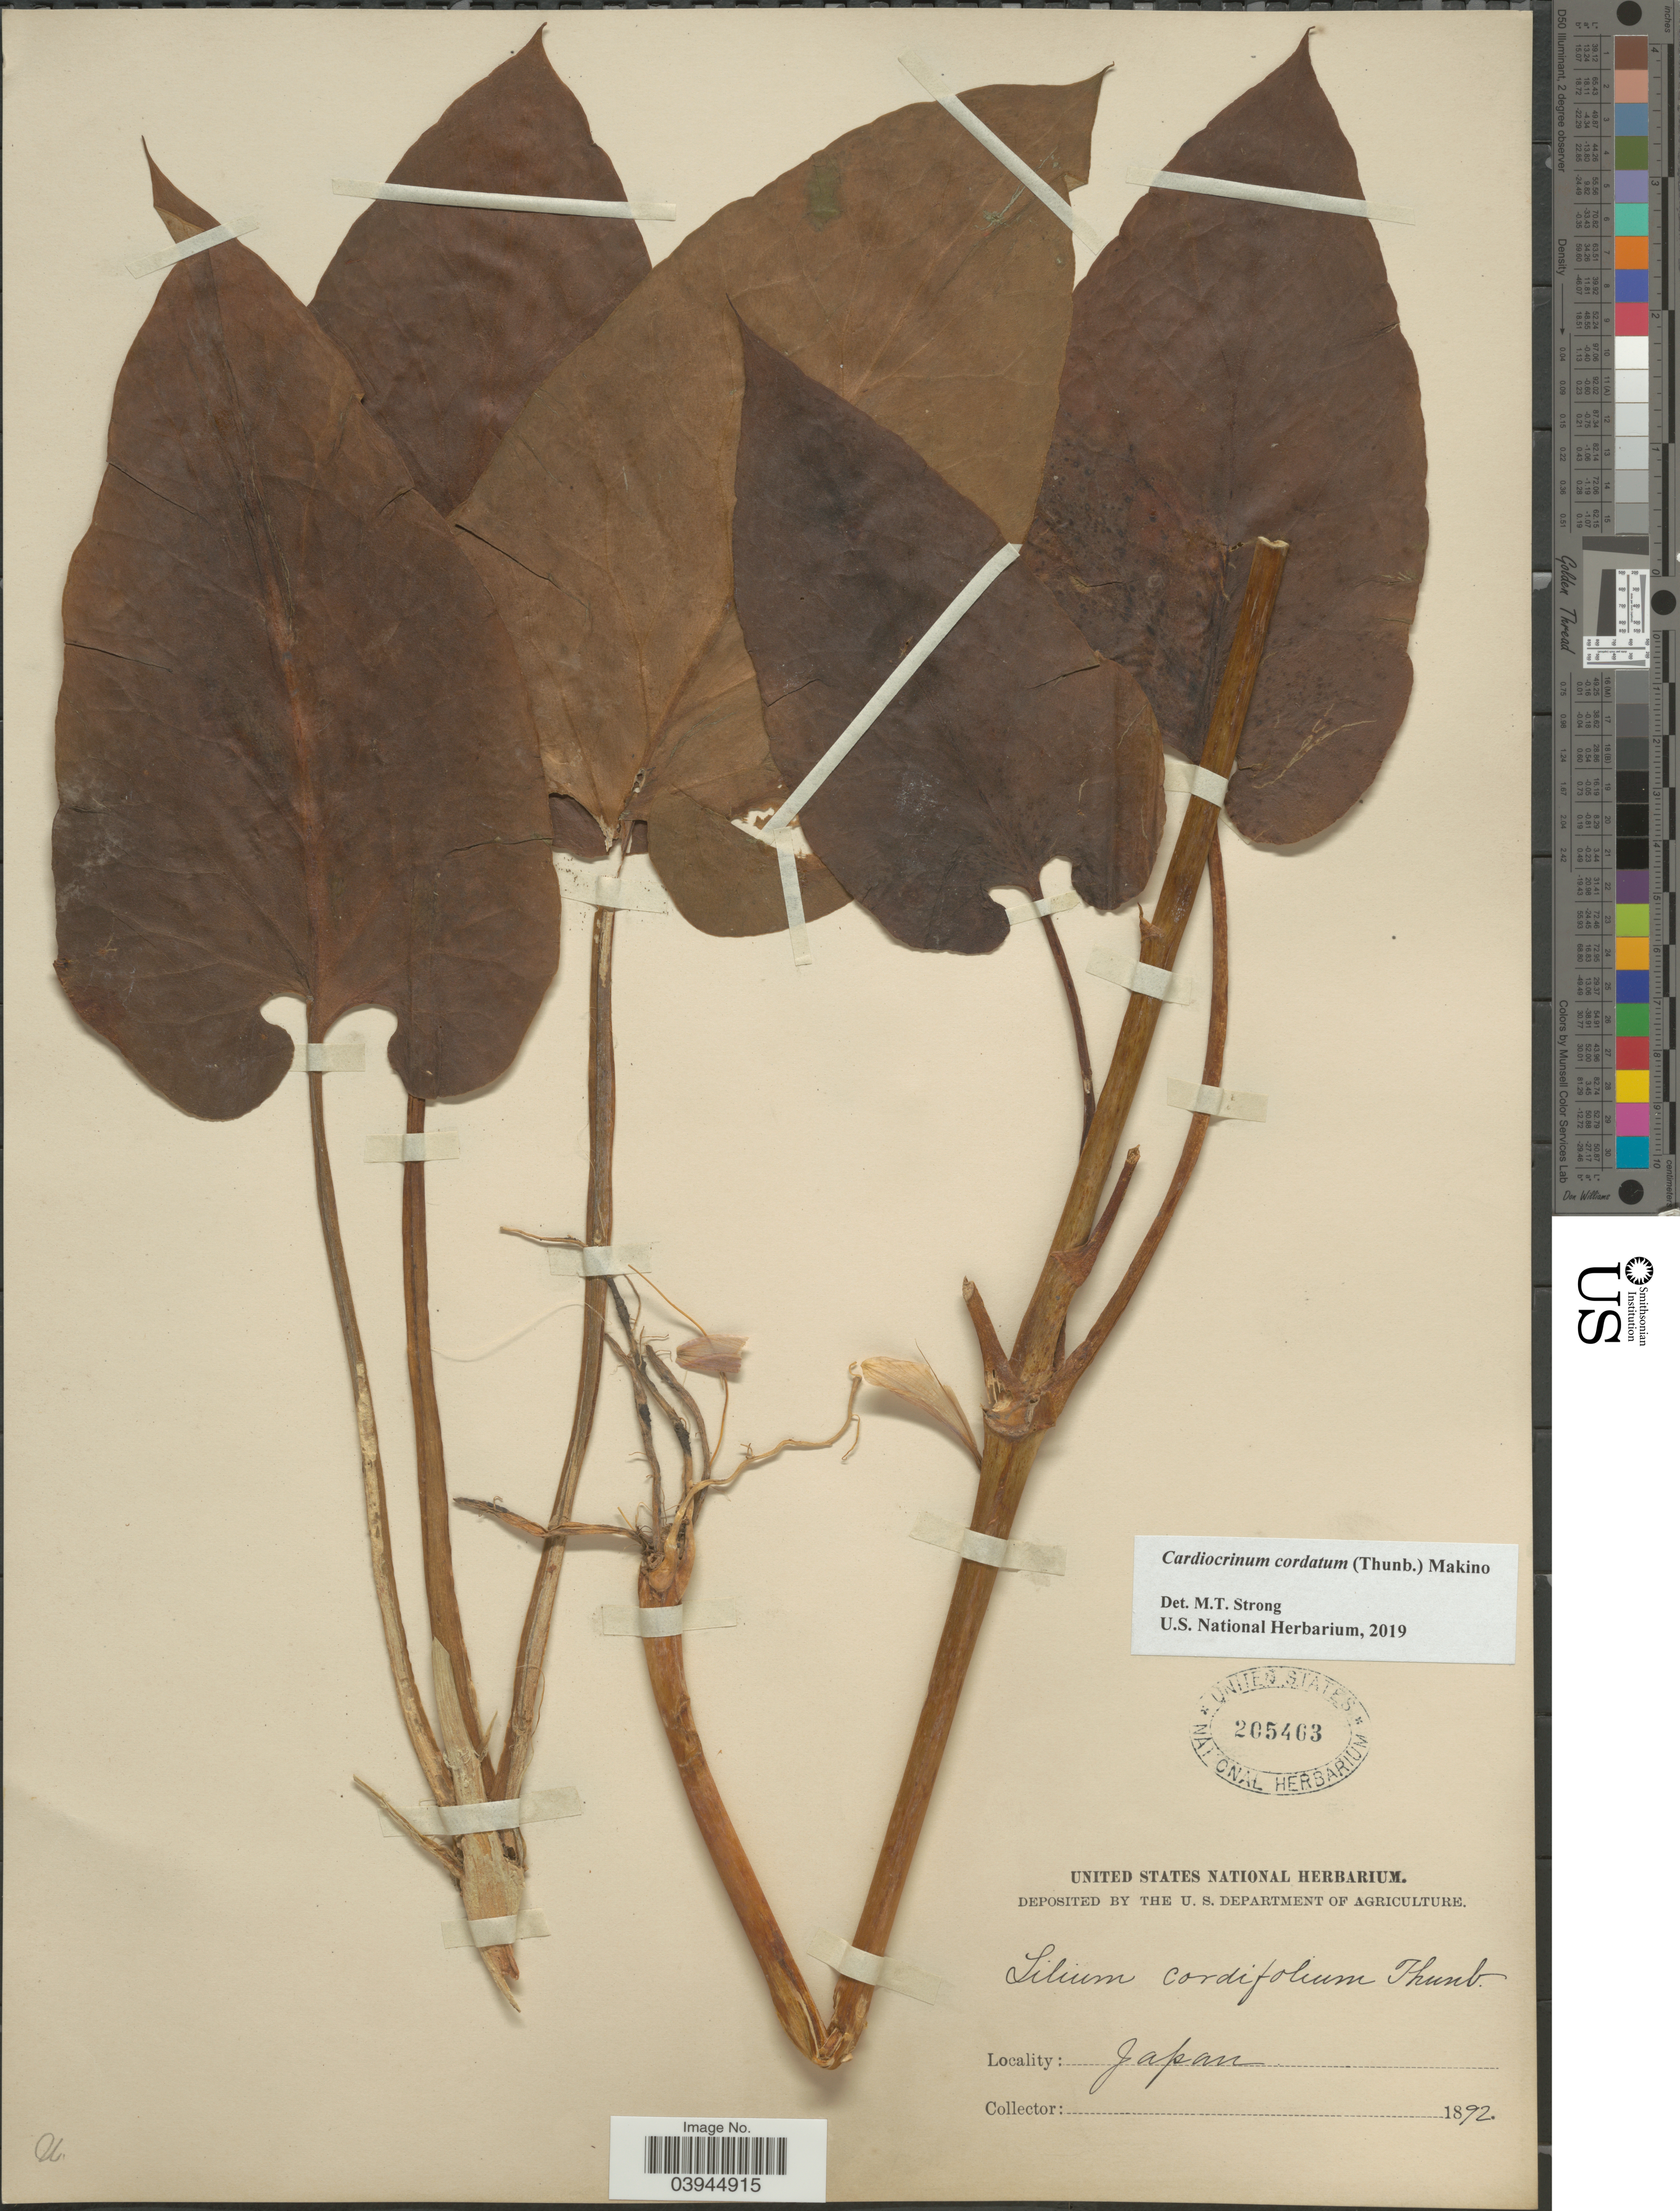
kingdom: Plantae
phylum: Tracheophyta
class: Liliopsida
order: Liliales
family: Liliaceae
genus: Cardiocrinum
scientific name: Cardiocrinum cordatum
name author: (Thunb.) Makino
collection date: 1892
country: Japan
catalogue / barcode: US 205463